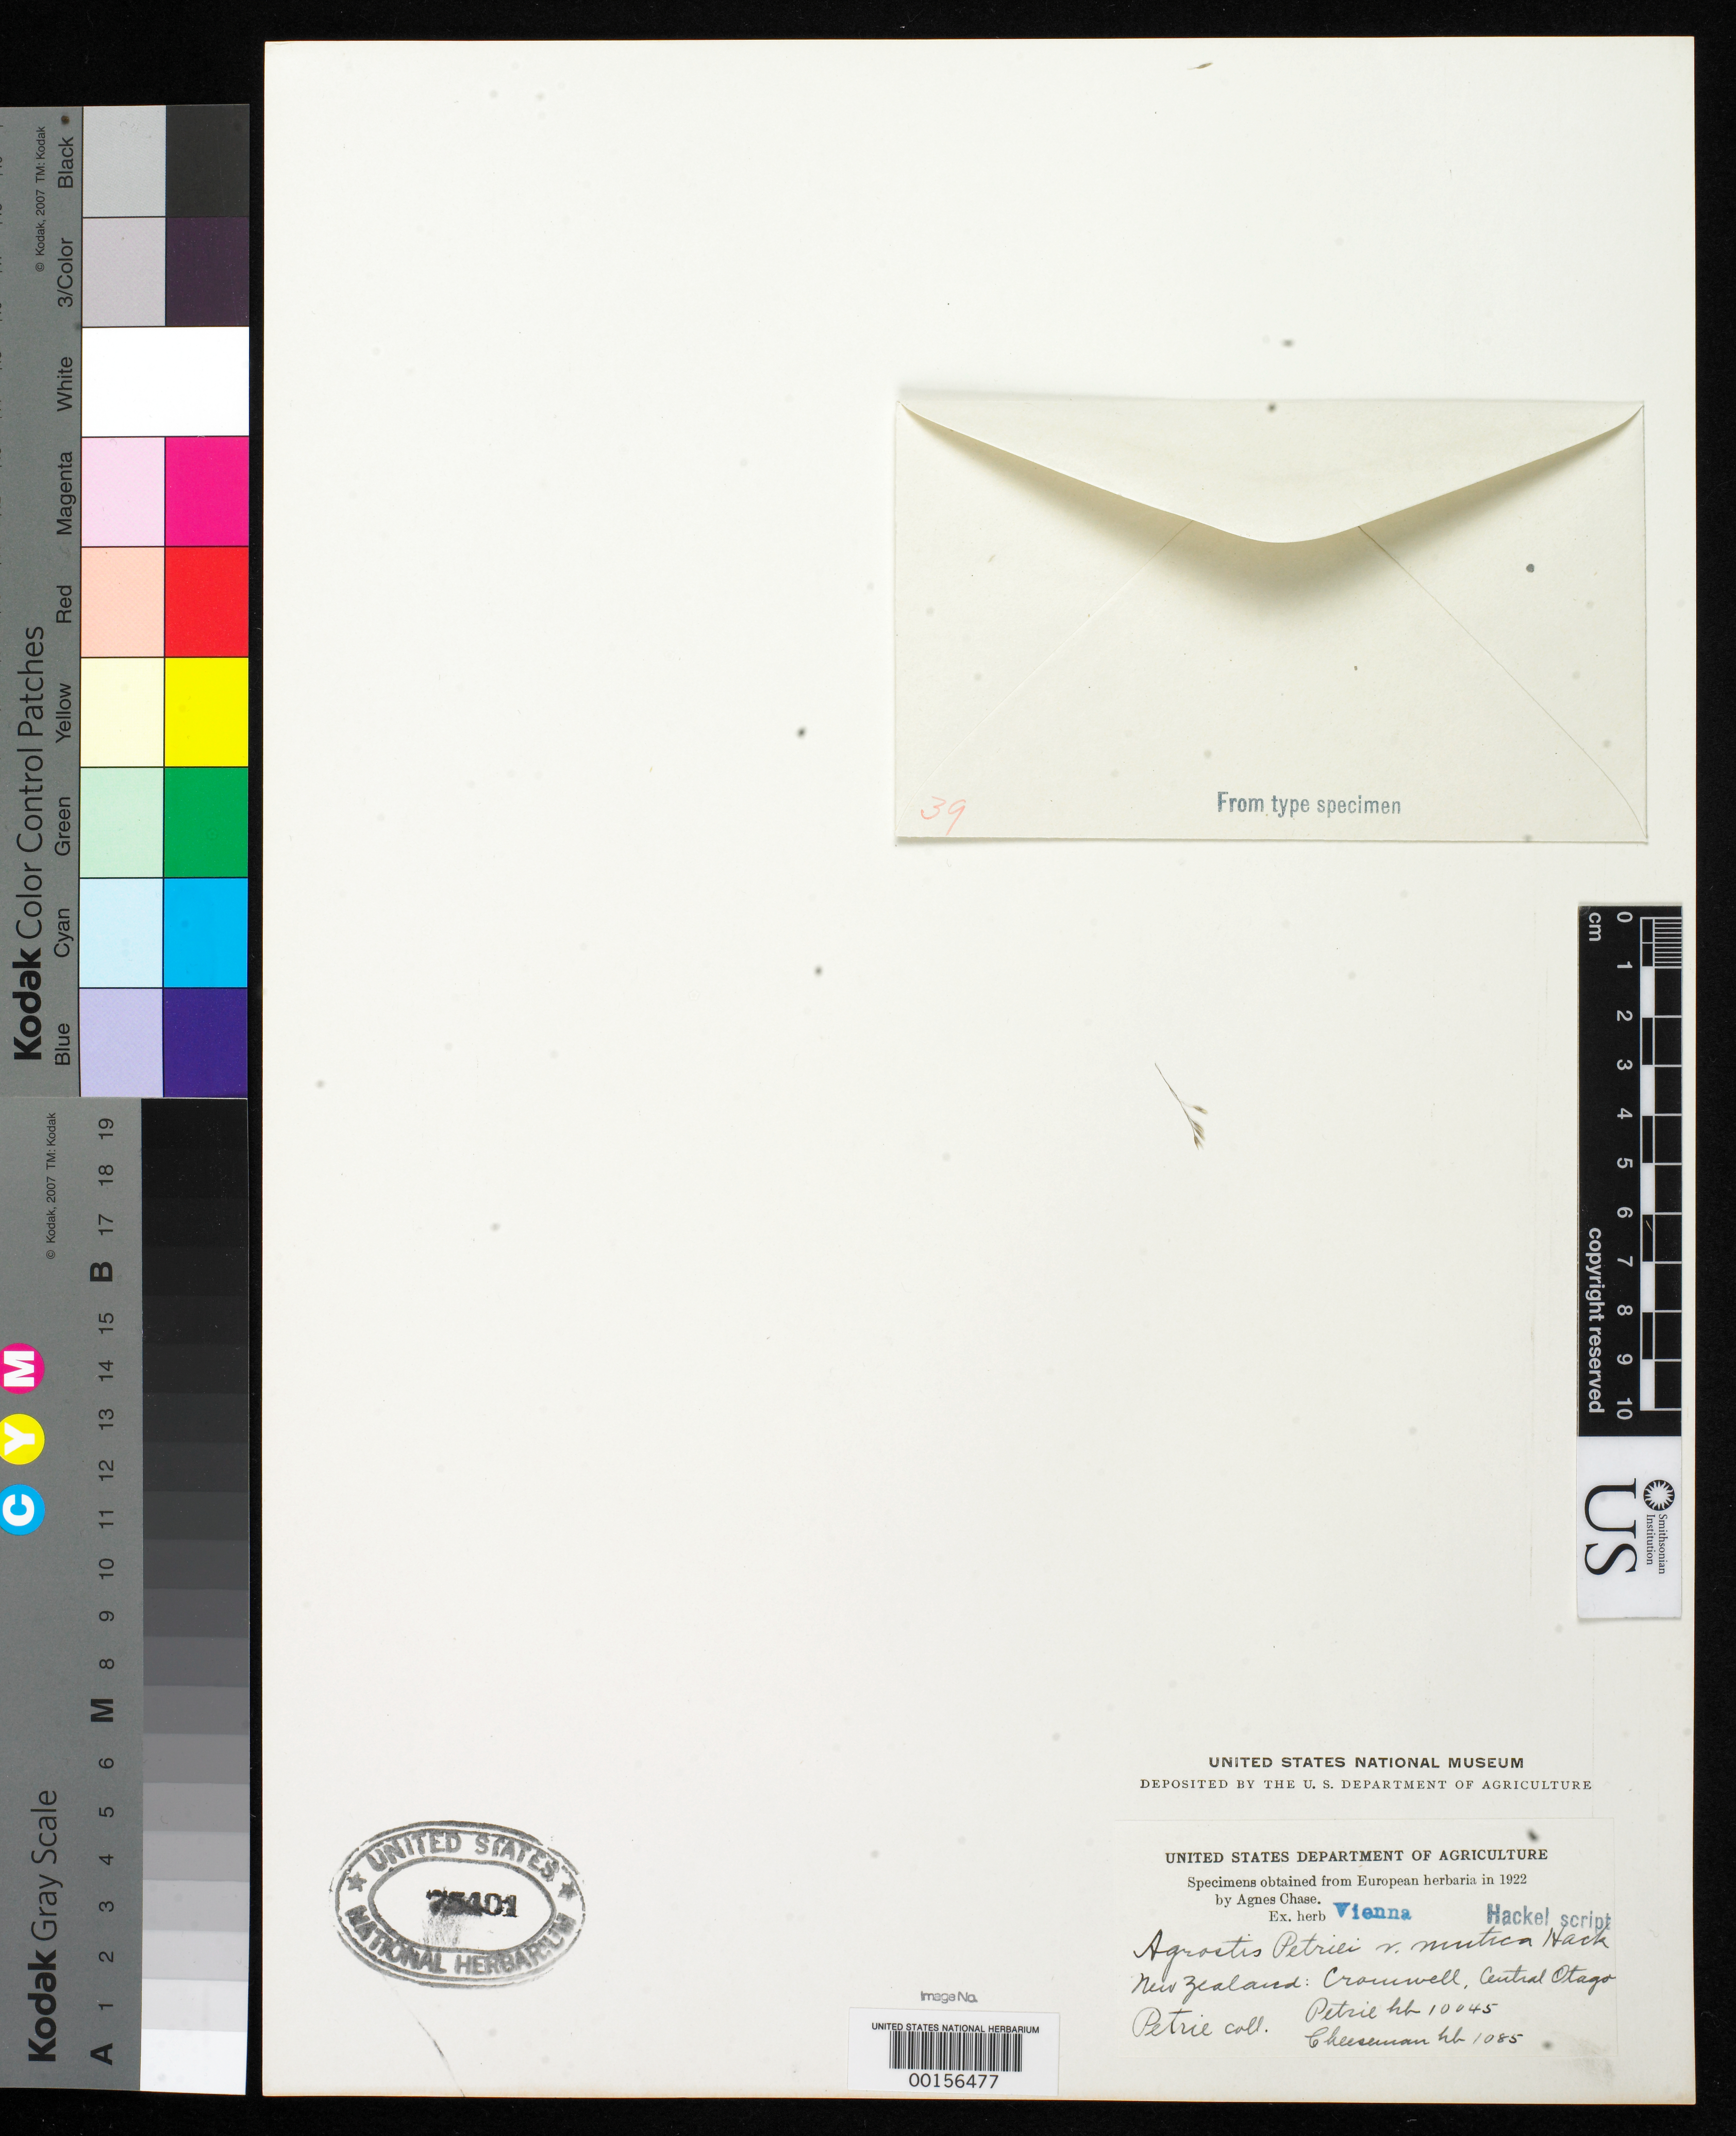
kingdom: Plantae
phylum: Tracheophyta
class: Liliopsida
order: Poales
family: Poaceae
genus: Agrostis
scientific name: Agrostis petriei var. mutica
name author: Hack.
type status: Type Fragment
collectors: D. Petrie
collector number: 10045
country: New Zealand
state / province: Otago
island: South Island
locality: Cromwell, Central Otago.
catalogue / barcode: US 75401